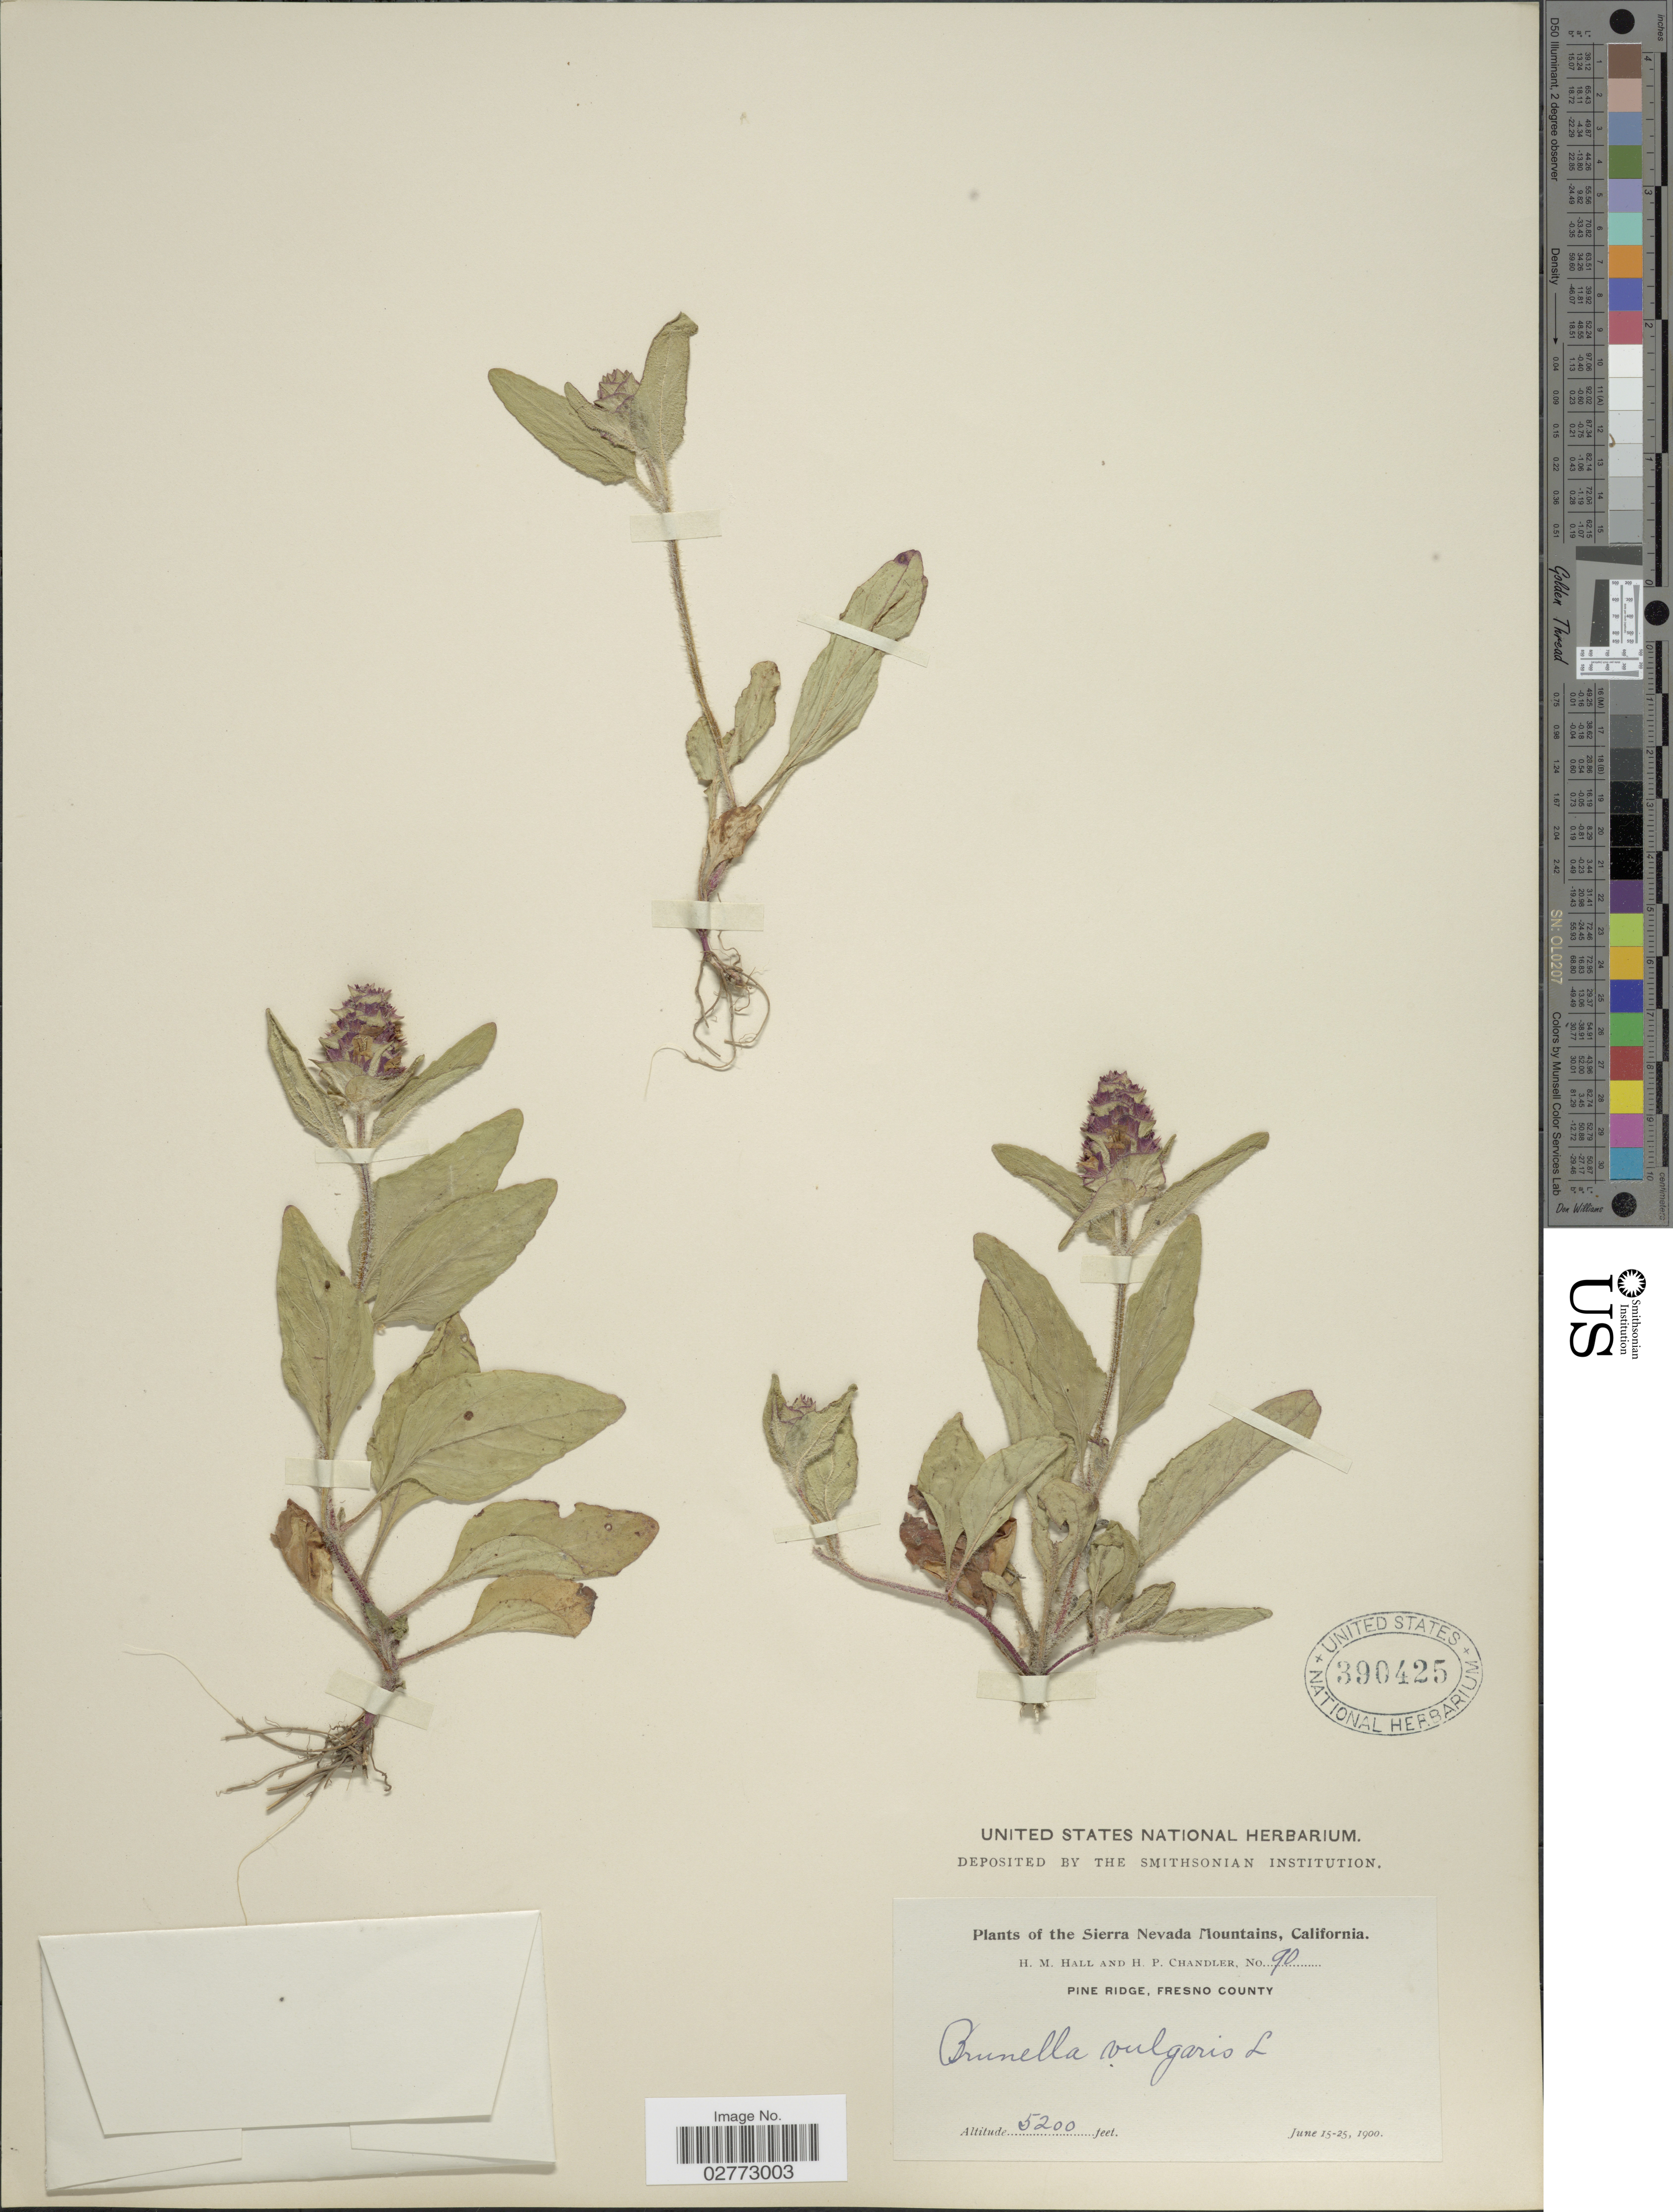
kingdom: Plantae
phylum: Tracheophyta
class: Magnoliopsida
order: Lamiales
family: Lamiaceae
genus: Prunella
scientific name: Prunella vulgaris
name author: L.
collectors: H. M. Hall & H. Chandler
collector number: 90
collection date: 1900-06-15/1900-06-25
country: United States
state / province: California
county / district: Fresno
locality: Sierra Nevada Mountains. Pine Ridge, Fresno County.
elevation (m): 1585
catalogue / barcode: US 390425